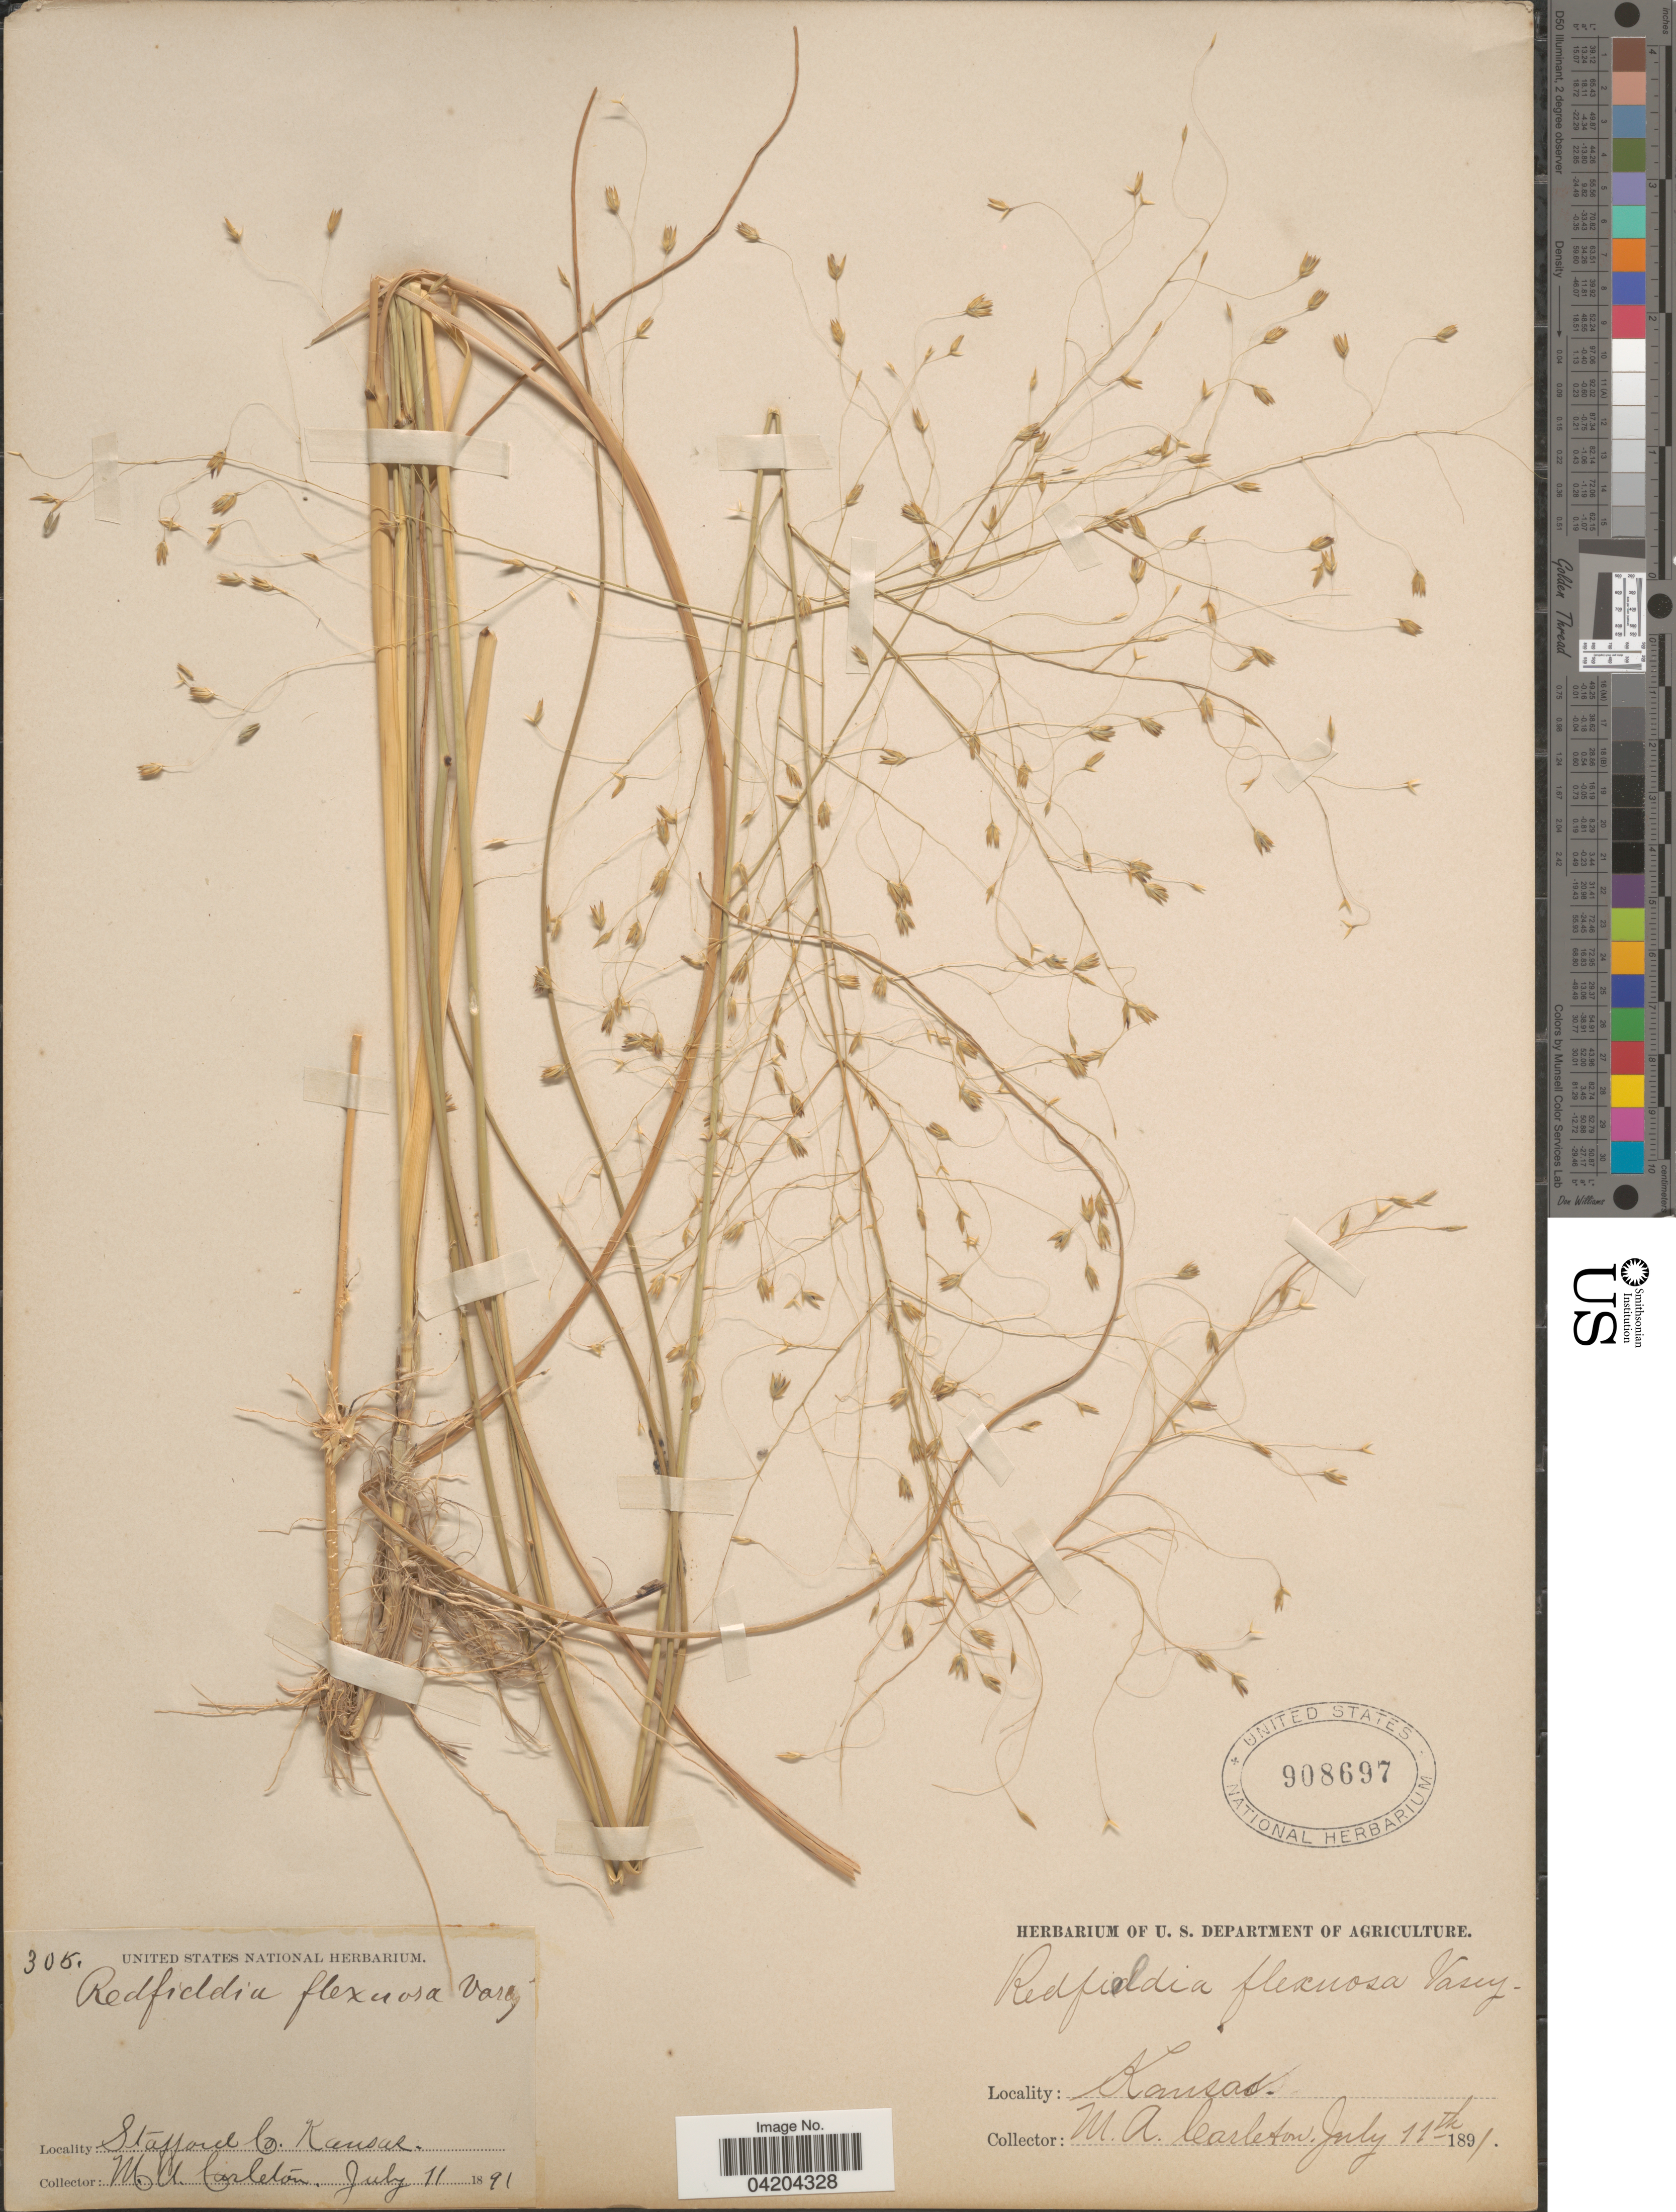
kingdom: Plantae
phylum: Tracheophyta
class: Liliopsida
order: Poales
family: Poaceae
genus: Muhlenbergia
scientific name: Muhlenbergia multiflora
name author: Columbus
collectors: M. A. Carleton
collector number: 305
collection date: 1891-07-11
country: United States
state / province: Kansas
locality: Stafford Co.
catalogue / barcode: US 908697